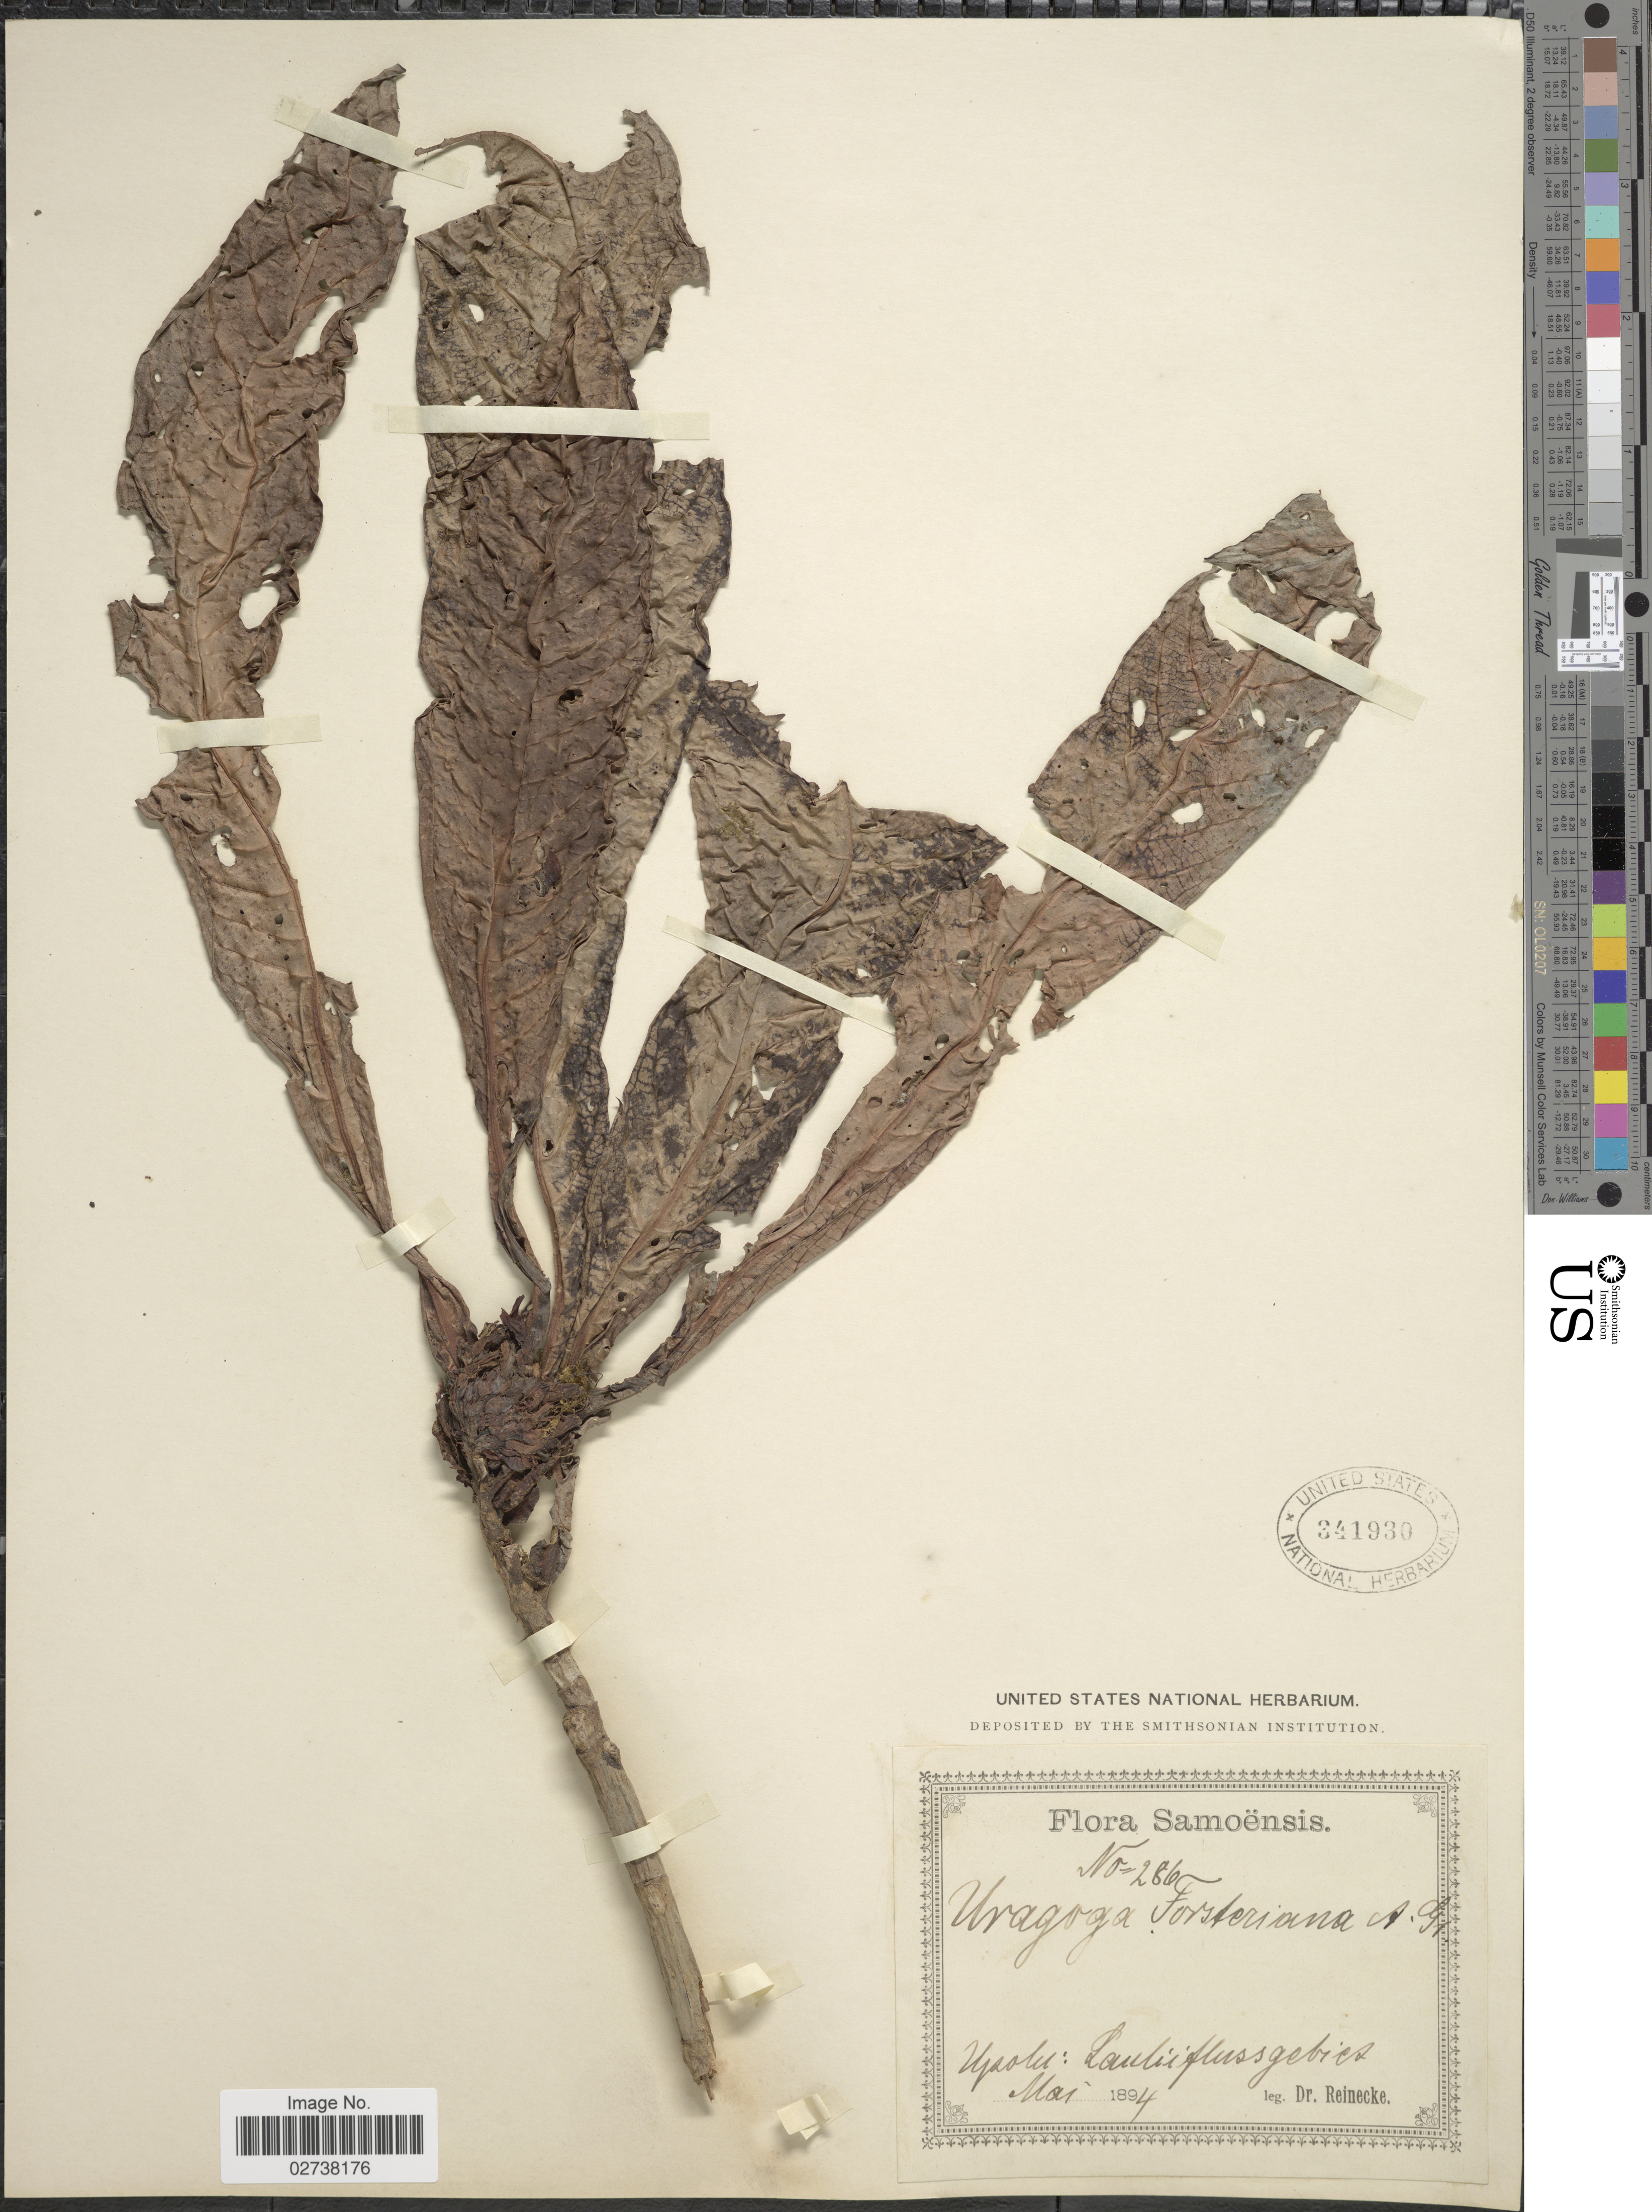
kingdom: Plantae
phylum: Tracheophyta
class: Magnoliopsida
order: Gentianales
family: Rubiaceae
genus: Calycosia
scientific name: Calycosia sessilis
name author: A. Gray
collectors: -- Reinecke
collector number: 286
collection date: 1894-05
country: Samoa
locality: Somoensis, Upolu: Lauliiflussgebiet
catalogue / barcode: US 341930